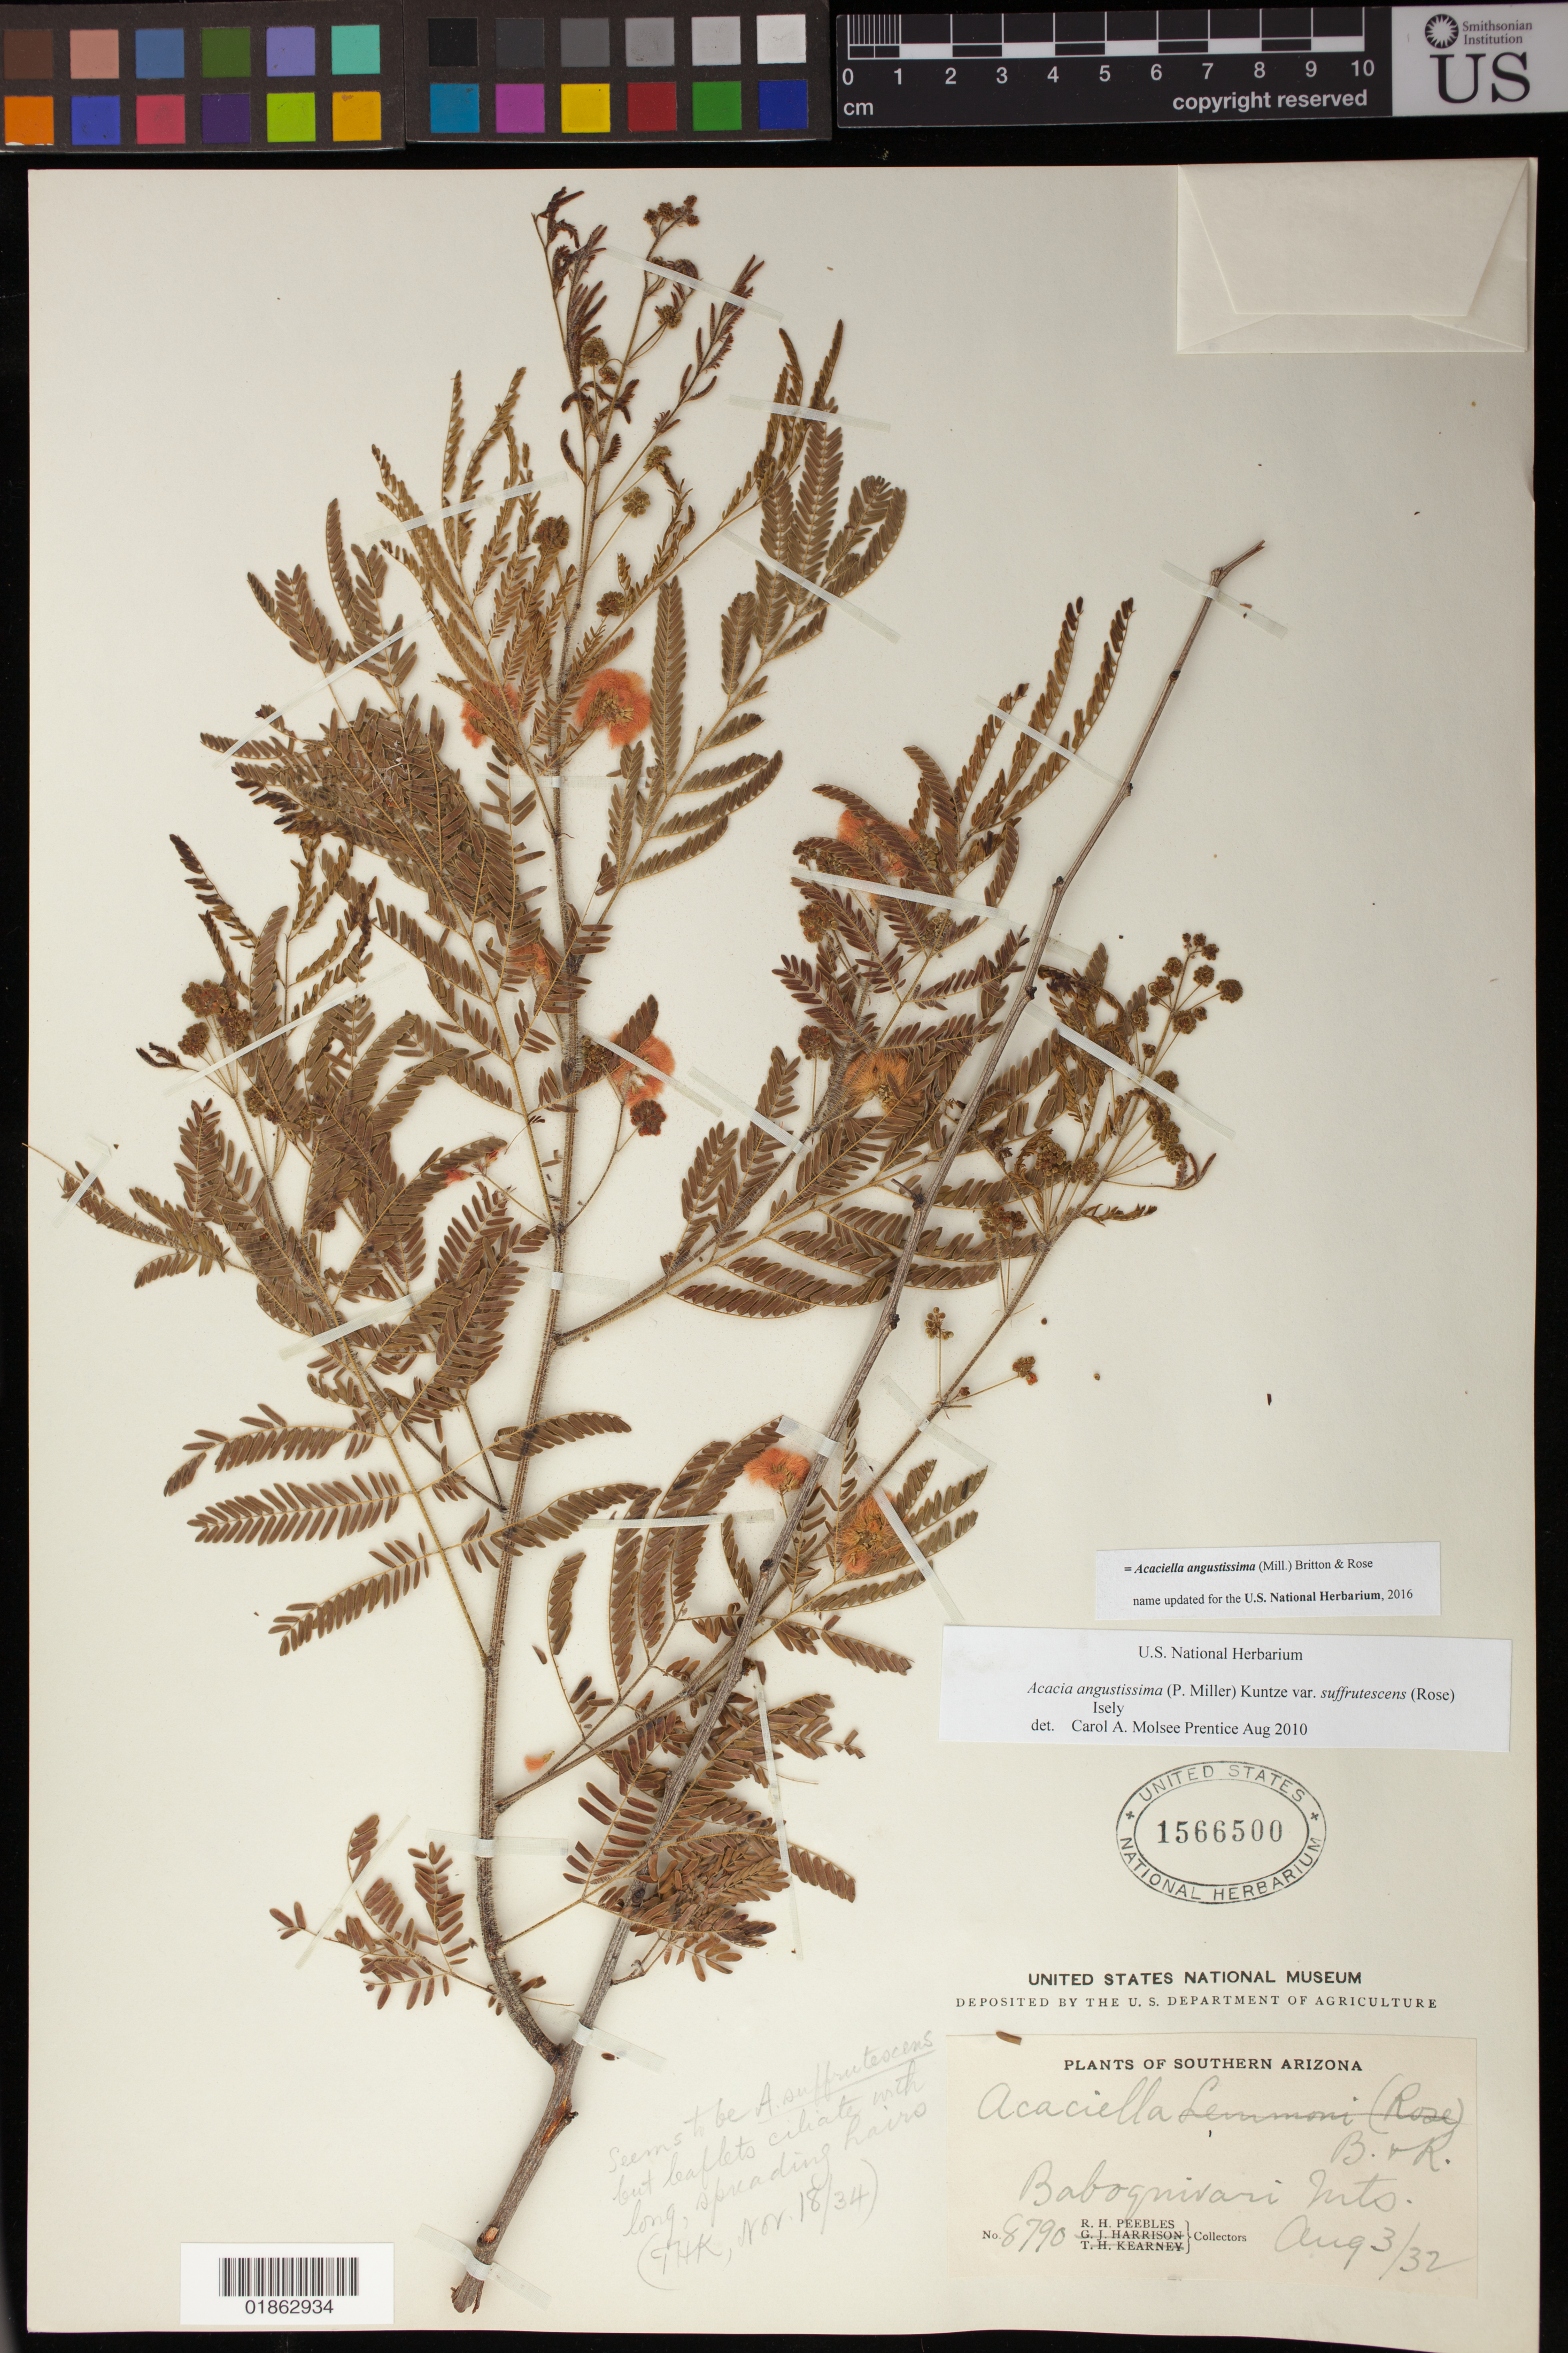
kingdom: Plantae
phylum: Tracheophyta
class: Magnoliopsida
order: Fabales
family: Fabaceae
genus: Acaciella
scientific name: Acaciella angustissima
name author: (Mill.) Britton & Rose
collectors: R. H. Peebles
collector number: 8790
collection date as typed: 03 Aug 1932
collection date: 1932-08-03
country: United States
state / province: Arizona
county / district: Pima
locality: Southern Arizona, Baboquivari Mountains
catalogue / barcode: US 1566500